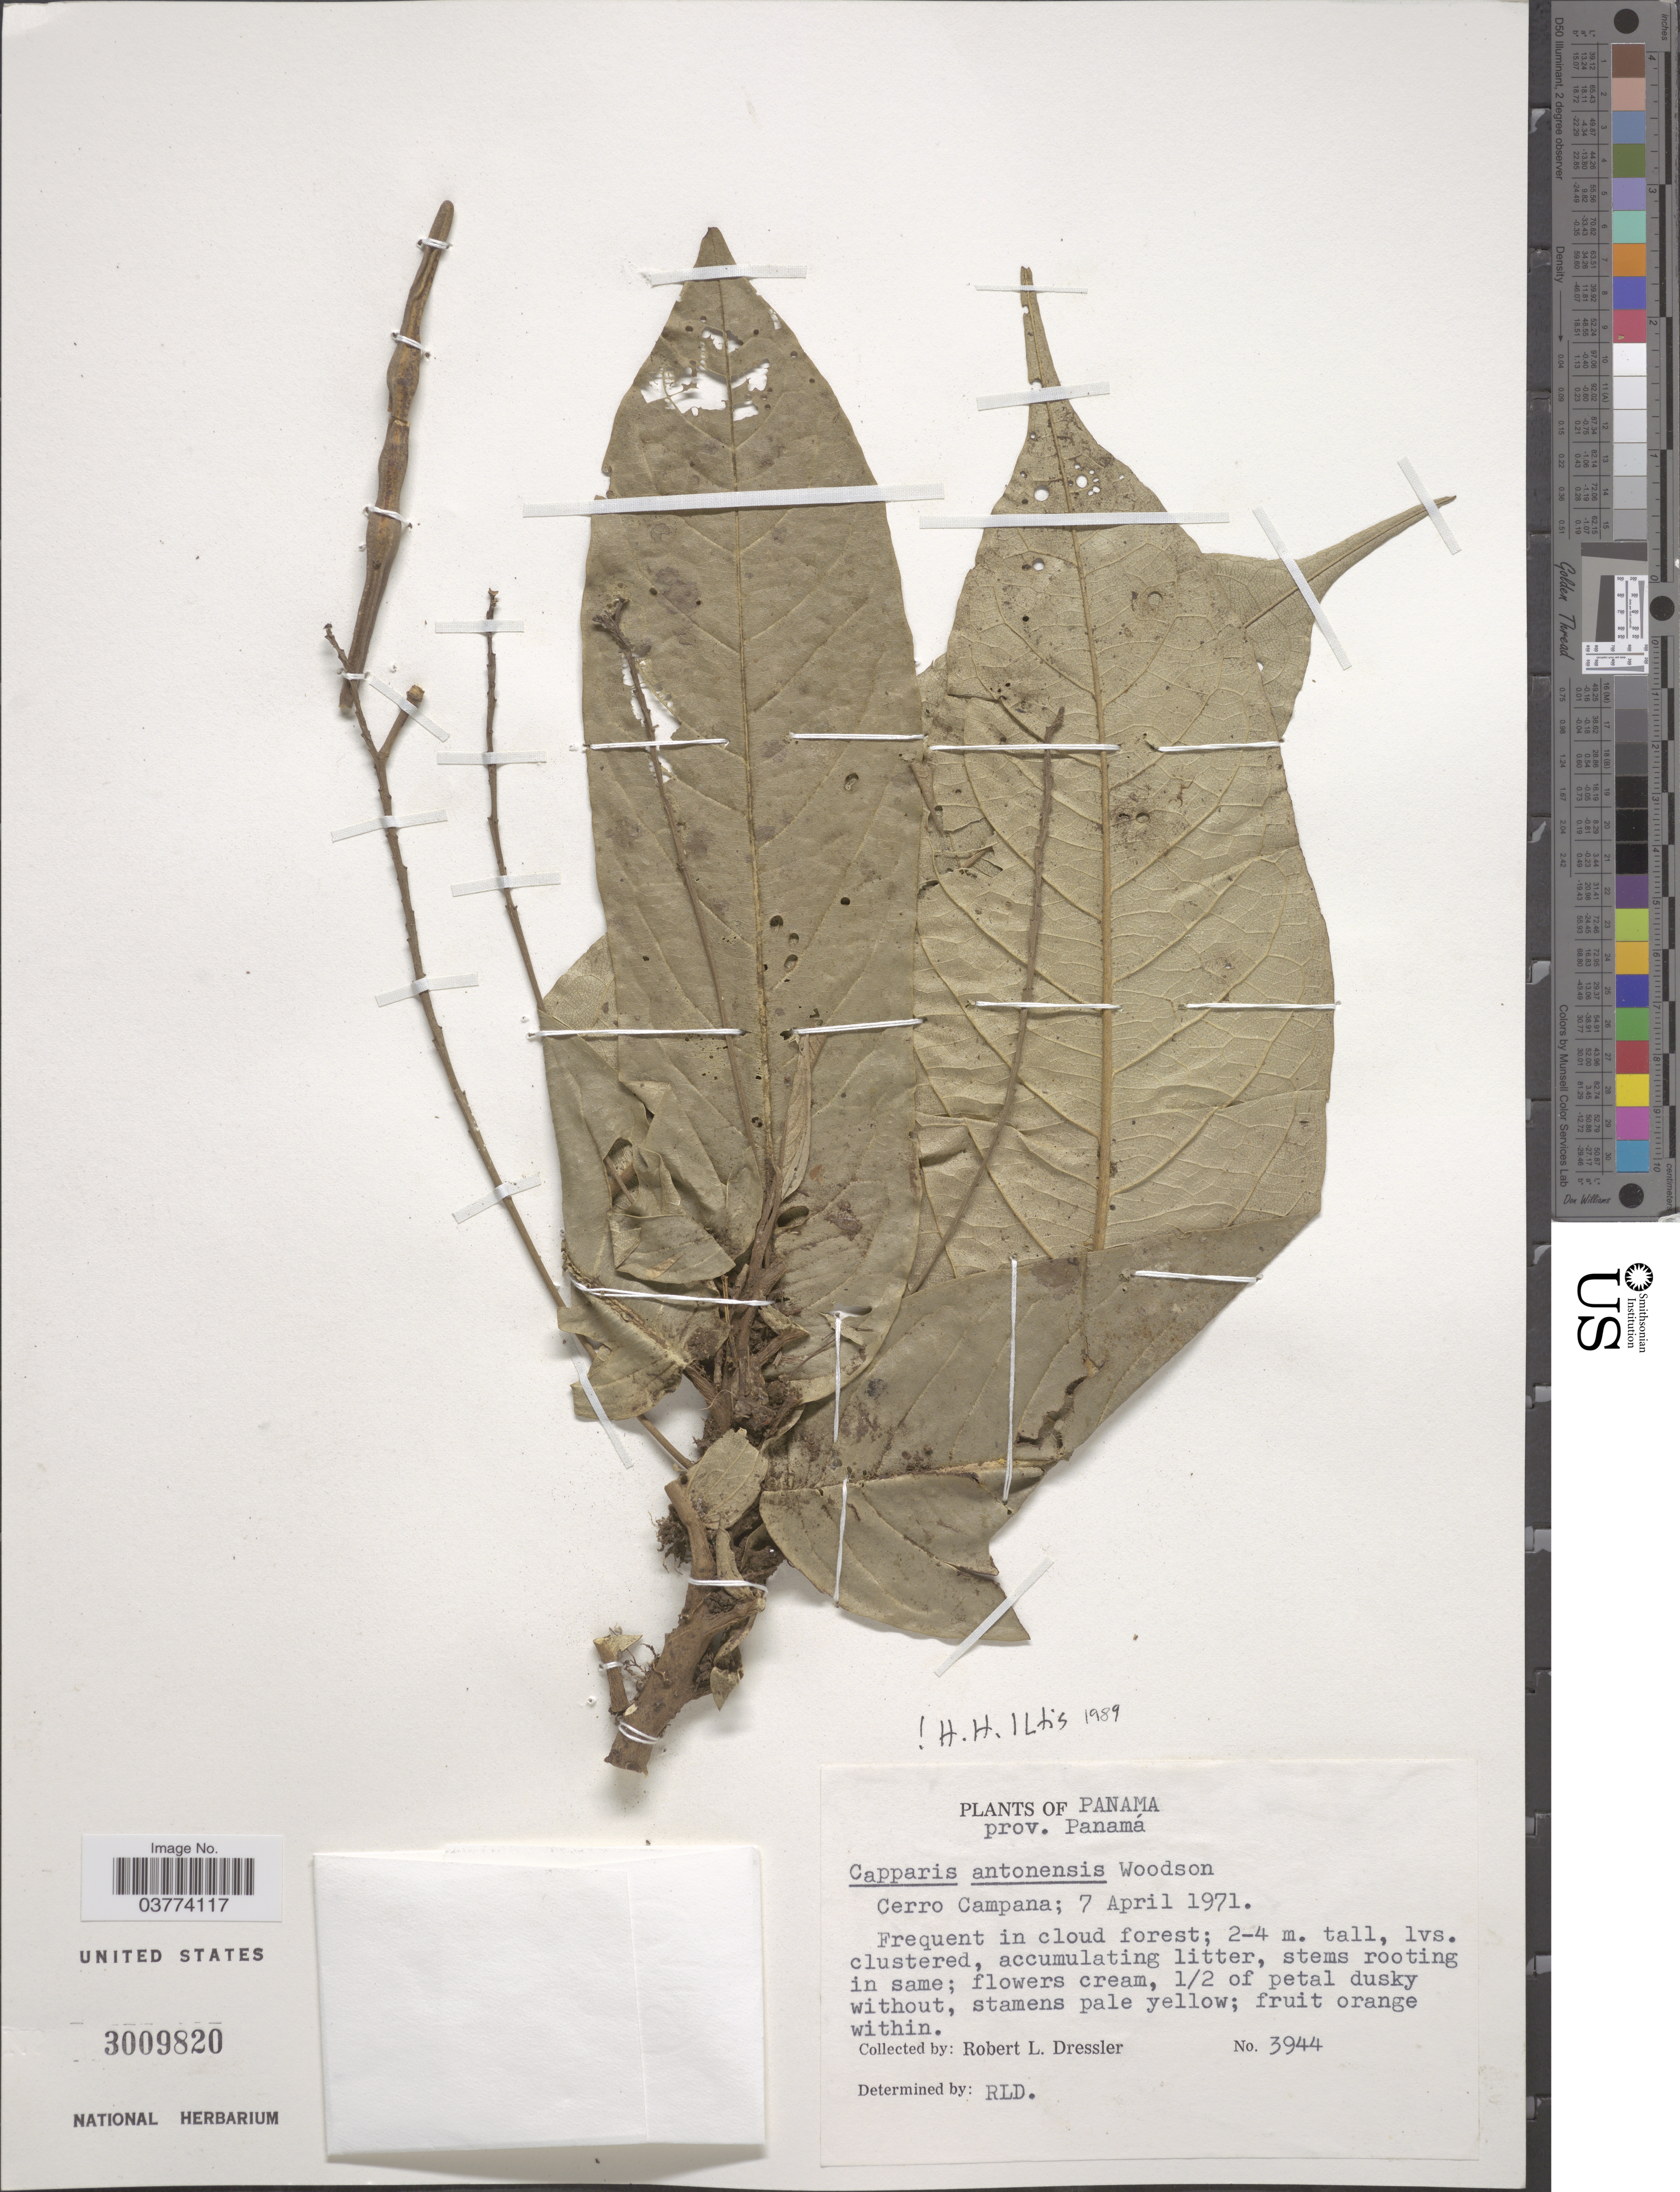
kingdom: Plantae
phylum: Tracheophyta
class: Magnoliopsida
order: Brassicales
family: Capparaceae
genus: Quadrella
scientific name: Quadrella antonensis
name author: (Kunth) Iltis & Cornejo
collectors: R. Dressler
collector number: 3944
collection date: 1971-04-07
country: Panama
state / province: Panamá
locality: Cerro Campana. In cloud forest.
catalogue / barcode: US 3009820